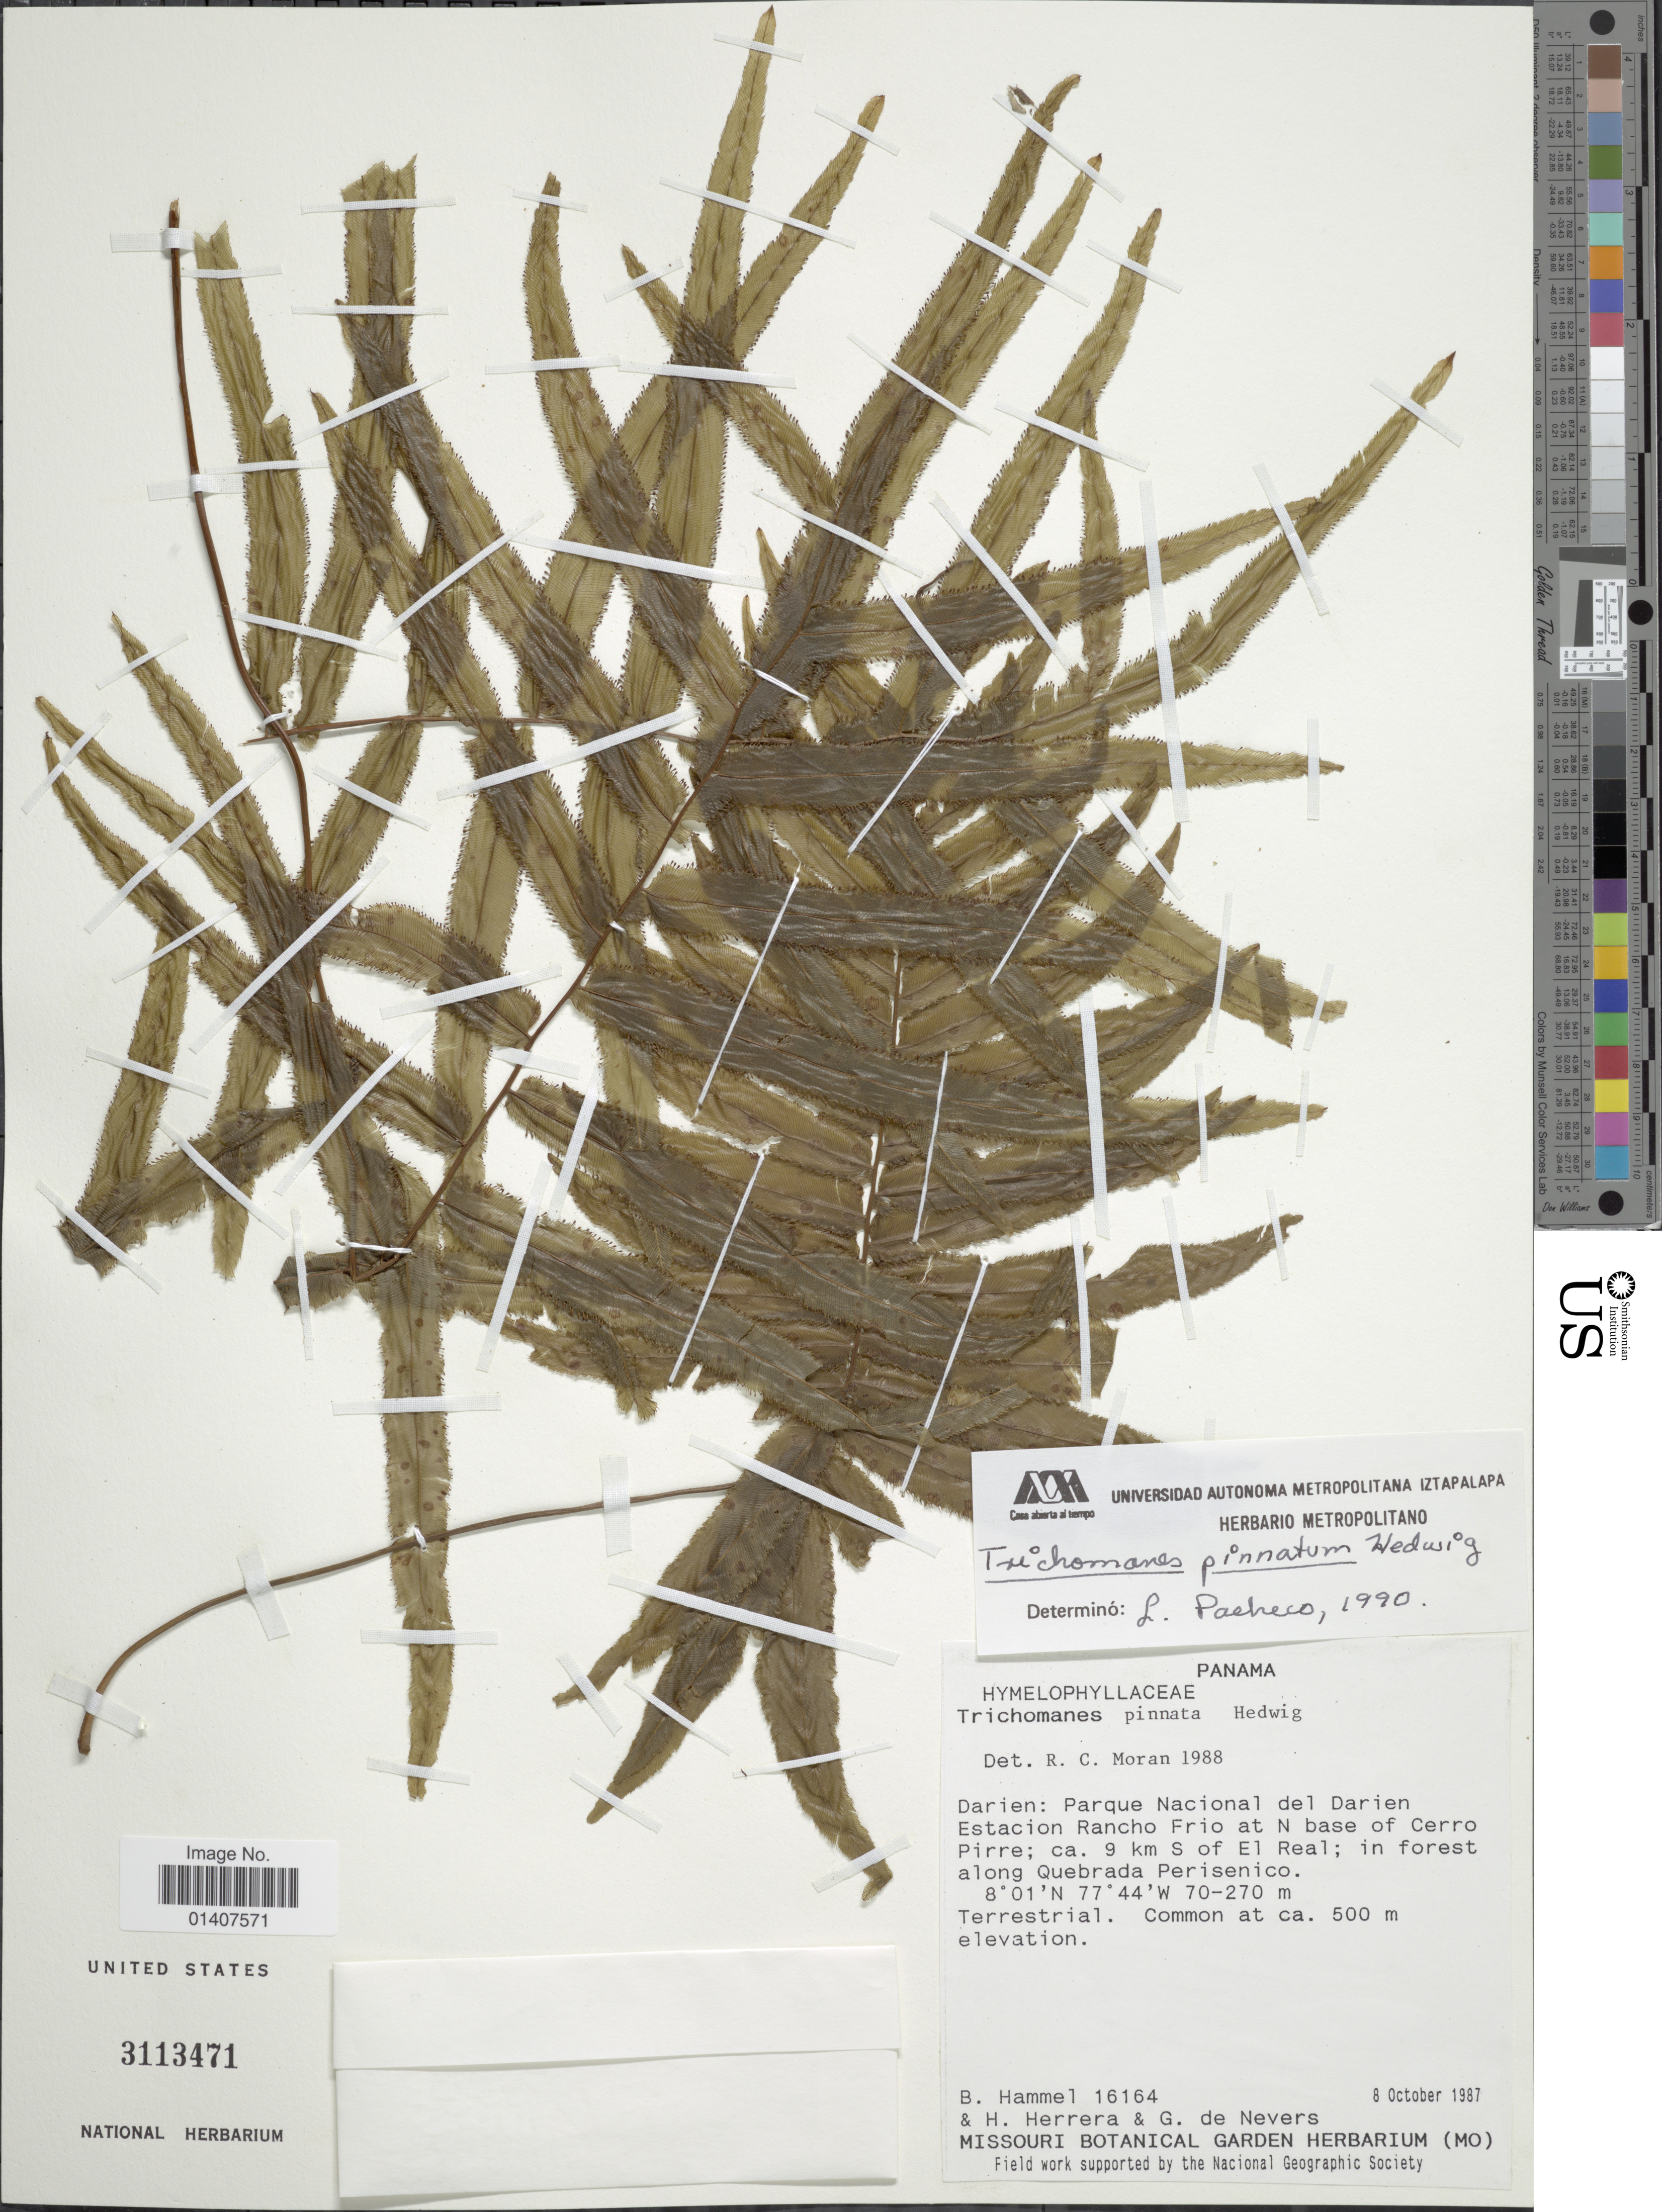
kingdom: Plantae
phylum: Tracheophyta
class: Polypodiopsida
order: Hymenophyllales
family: Hymenophyllaceae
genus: Trichomanes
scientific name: Trichomanes pinnatum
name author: Hedw.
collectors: B. Hammel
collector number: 16164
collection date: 1987-10-08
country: Panama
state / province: Darién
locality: Parque Nacionla del Darien Estacion Rancho Frio at N base of Cerro Pirre; ca. 9km S of El Real, in forest along Quebrada Perisenico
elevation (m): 70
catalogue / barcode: US 3113471